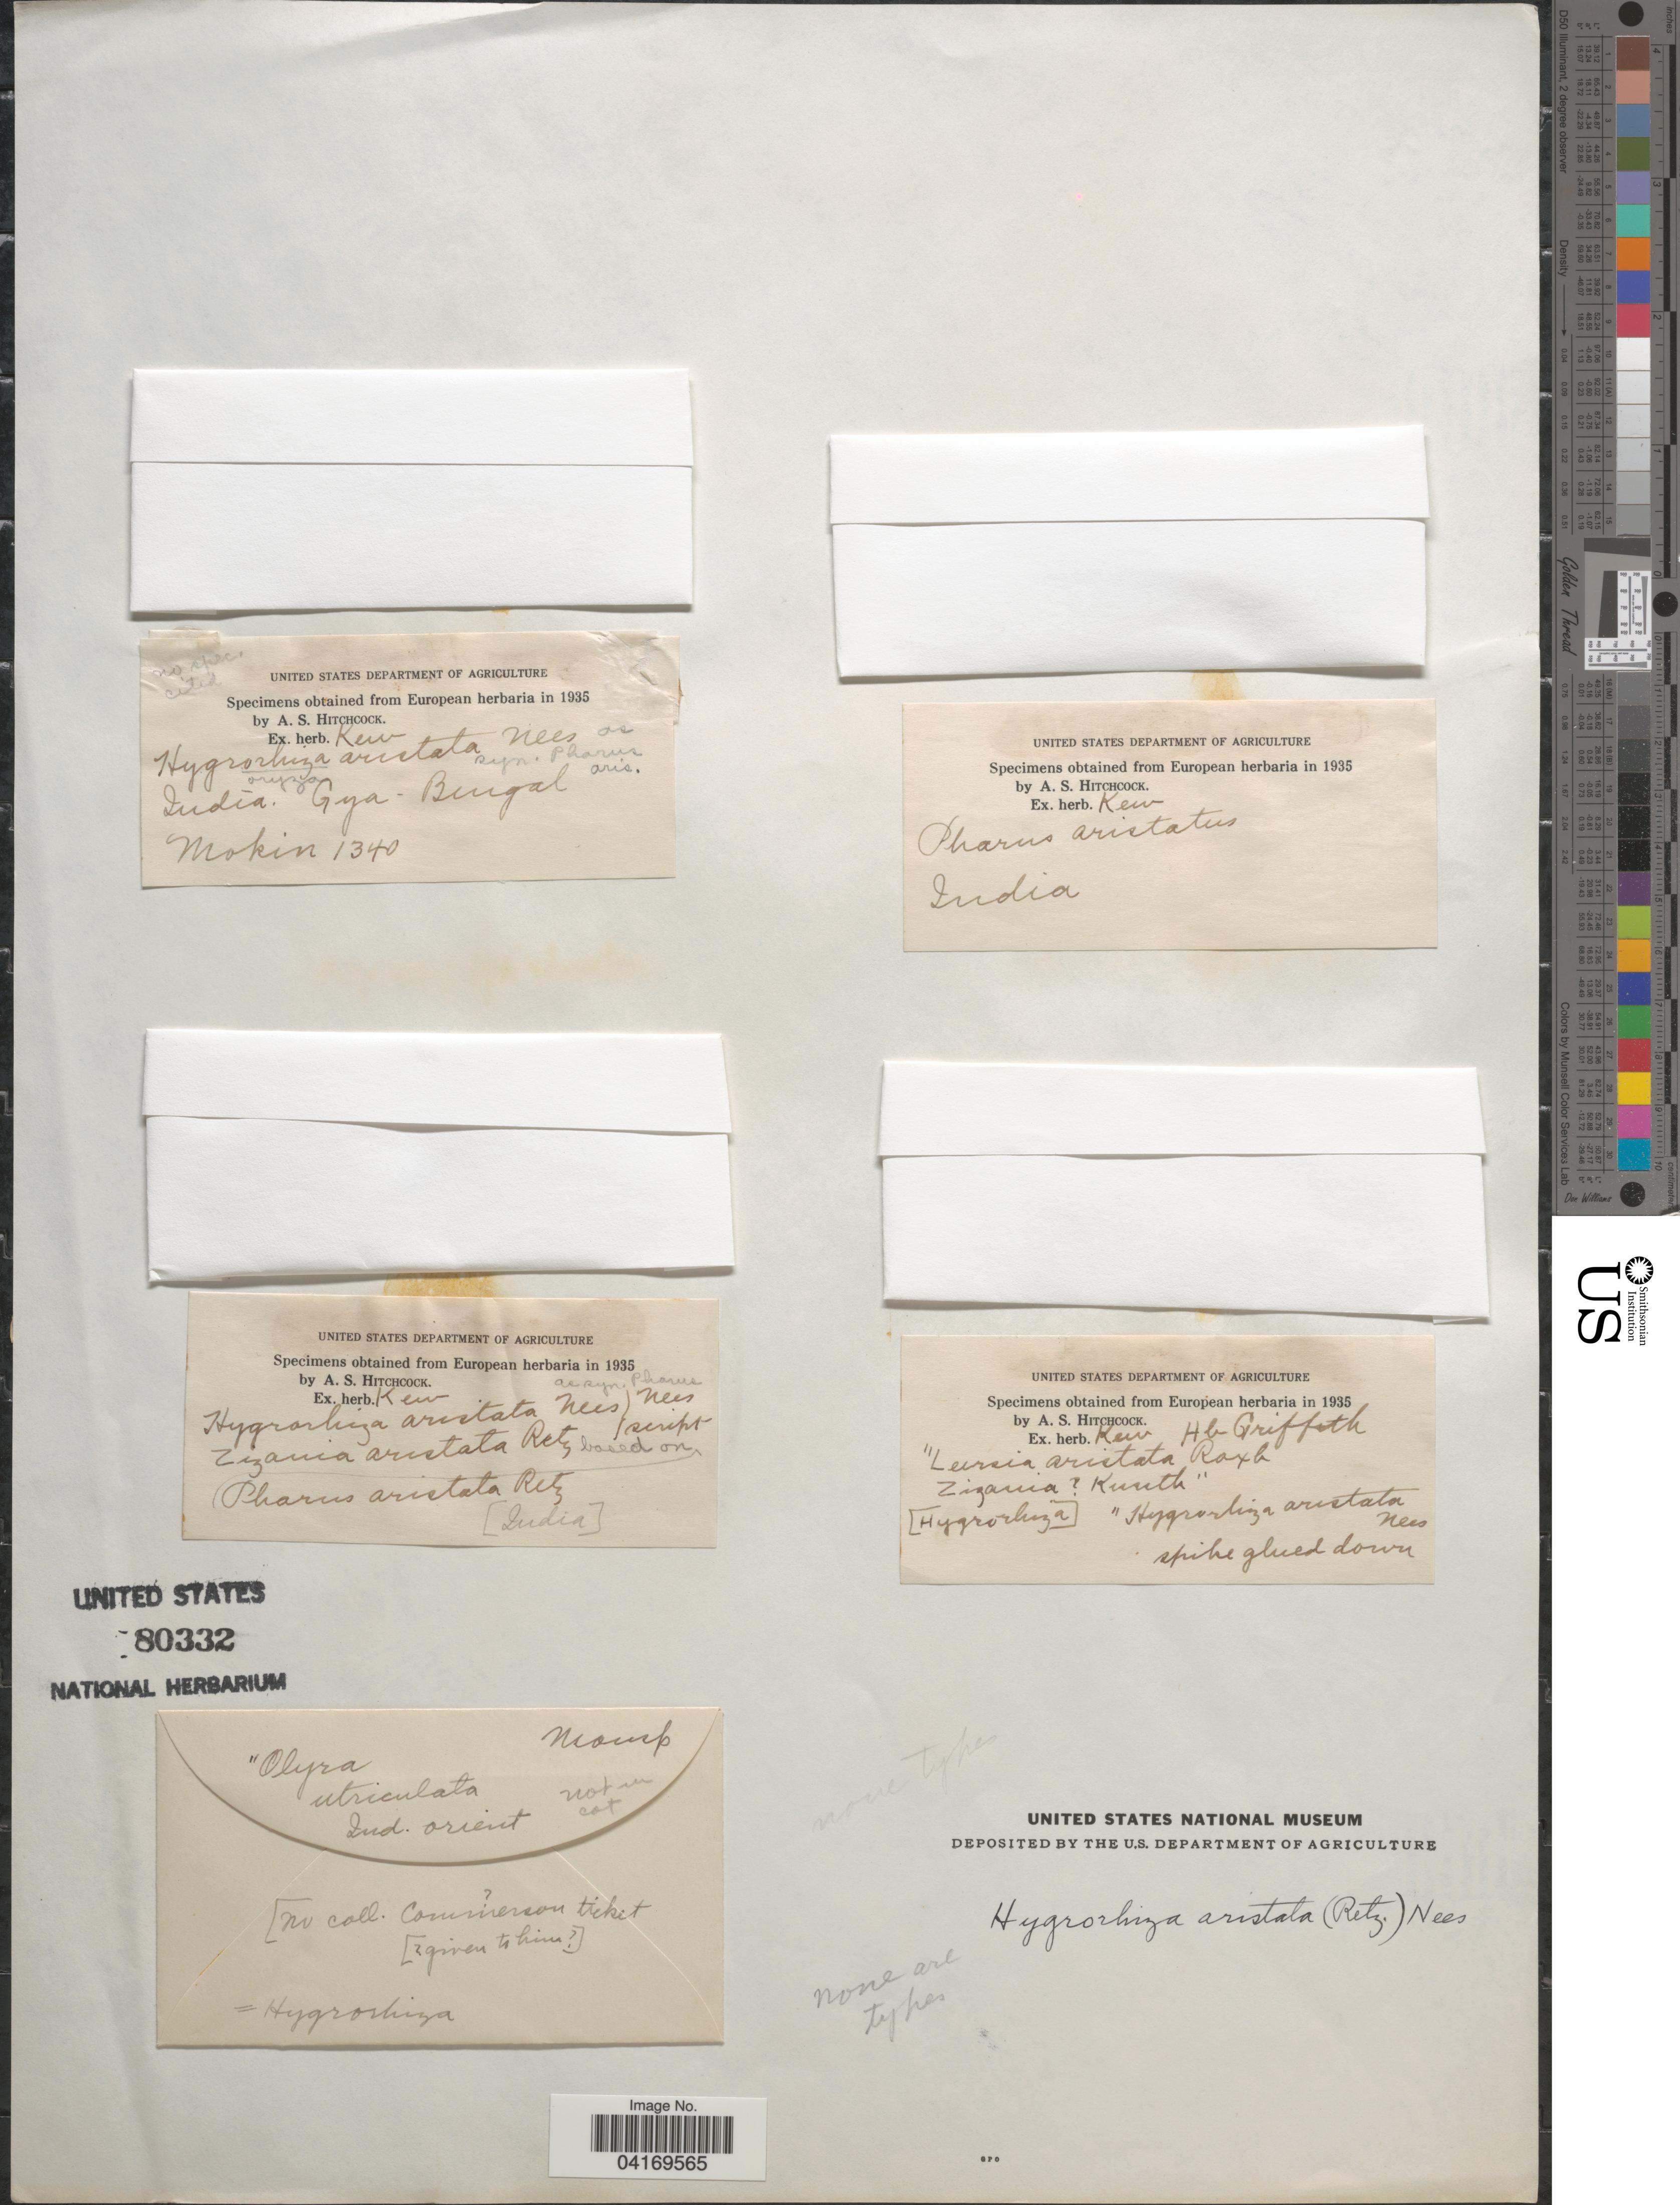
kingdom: Plantae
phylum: Tracheophyta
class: Liliopsida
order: Poales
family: Poaceae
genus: Hygroryza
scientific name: Hygroryza aristata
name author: (Retz.) Nees ex Wright & Arn.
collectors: Ex Herb. Kewense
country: India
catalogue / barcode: US 80332-2